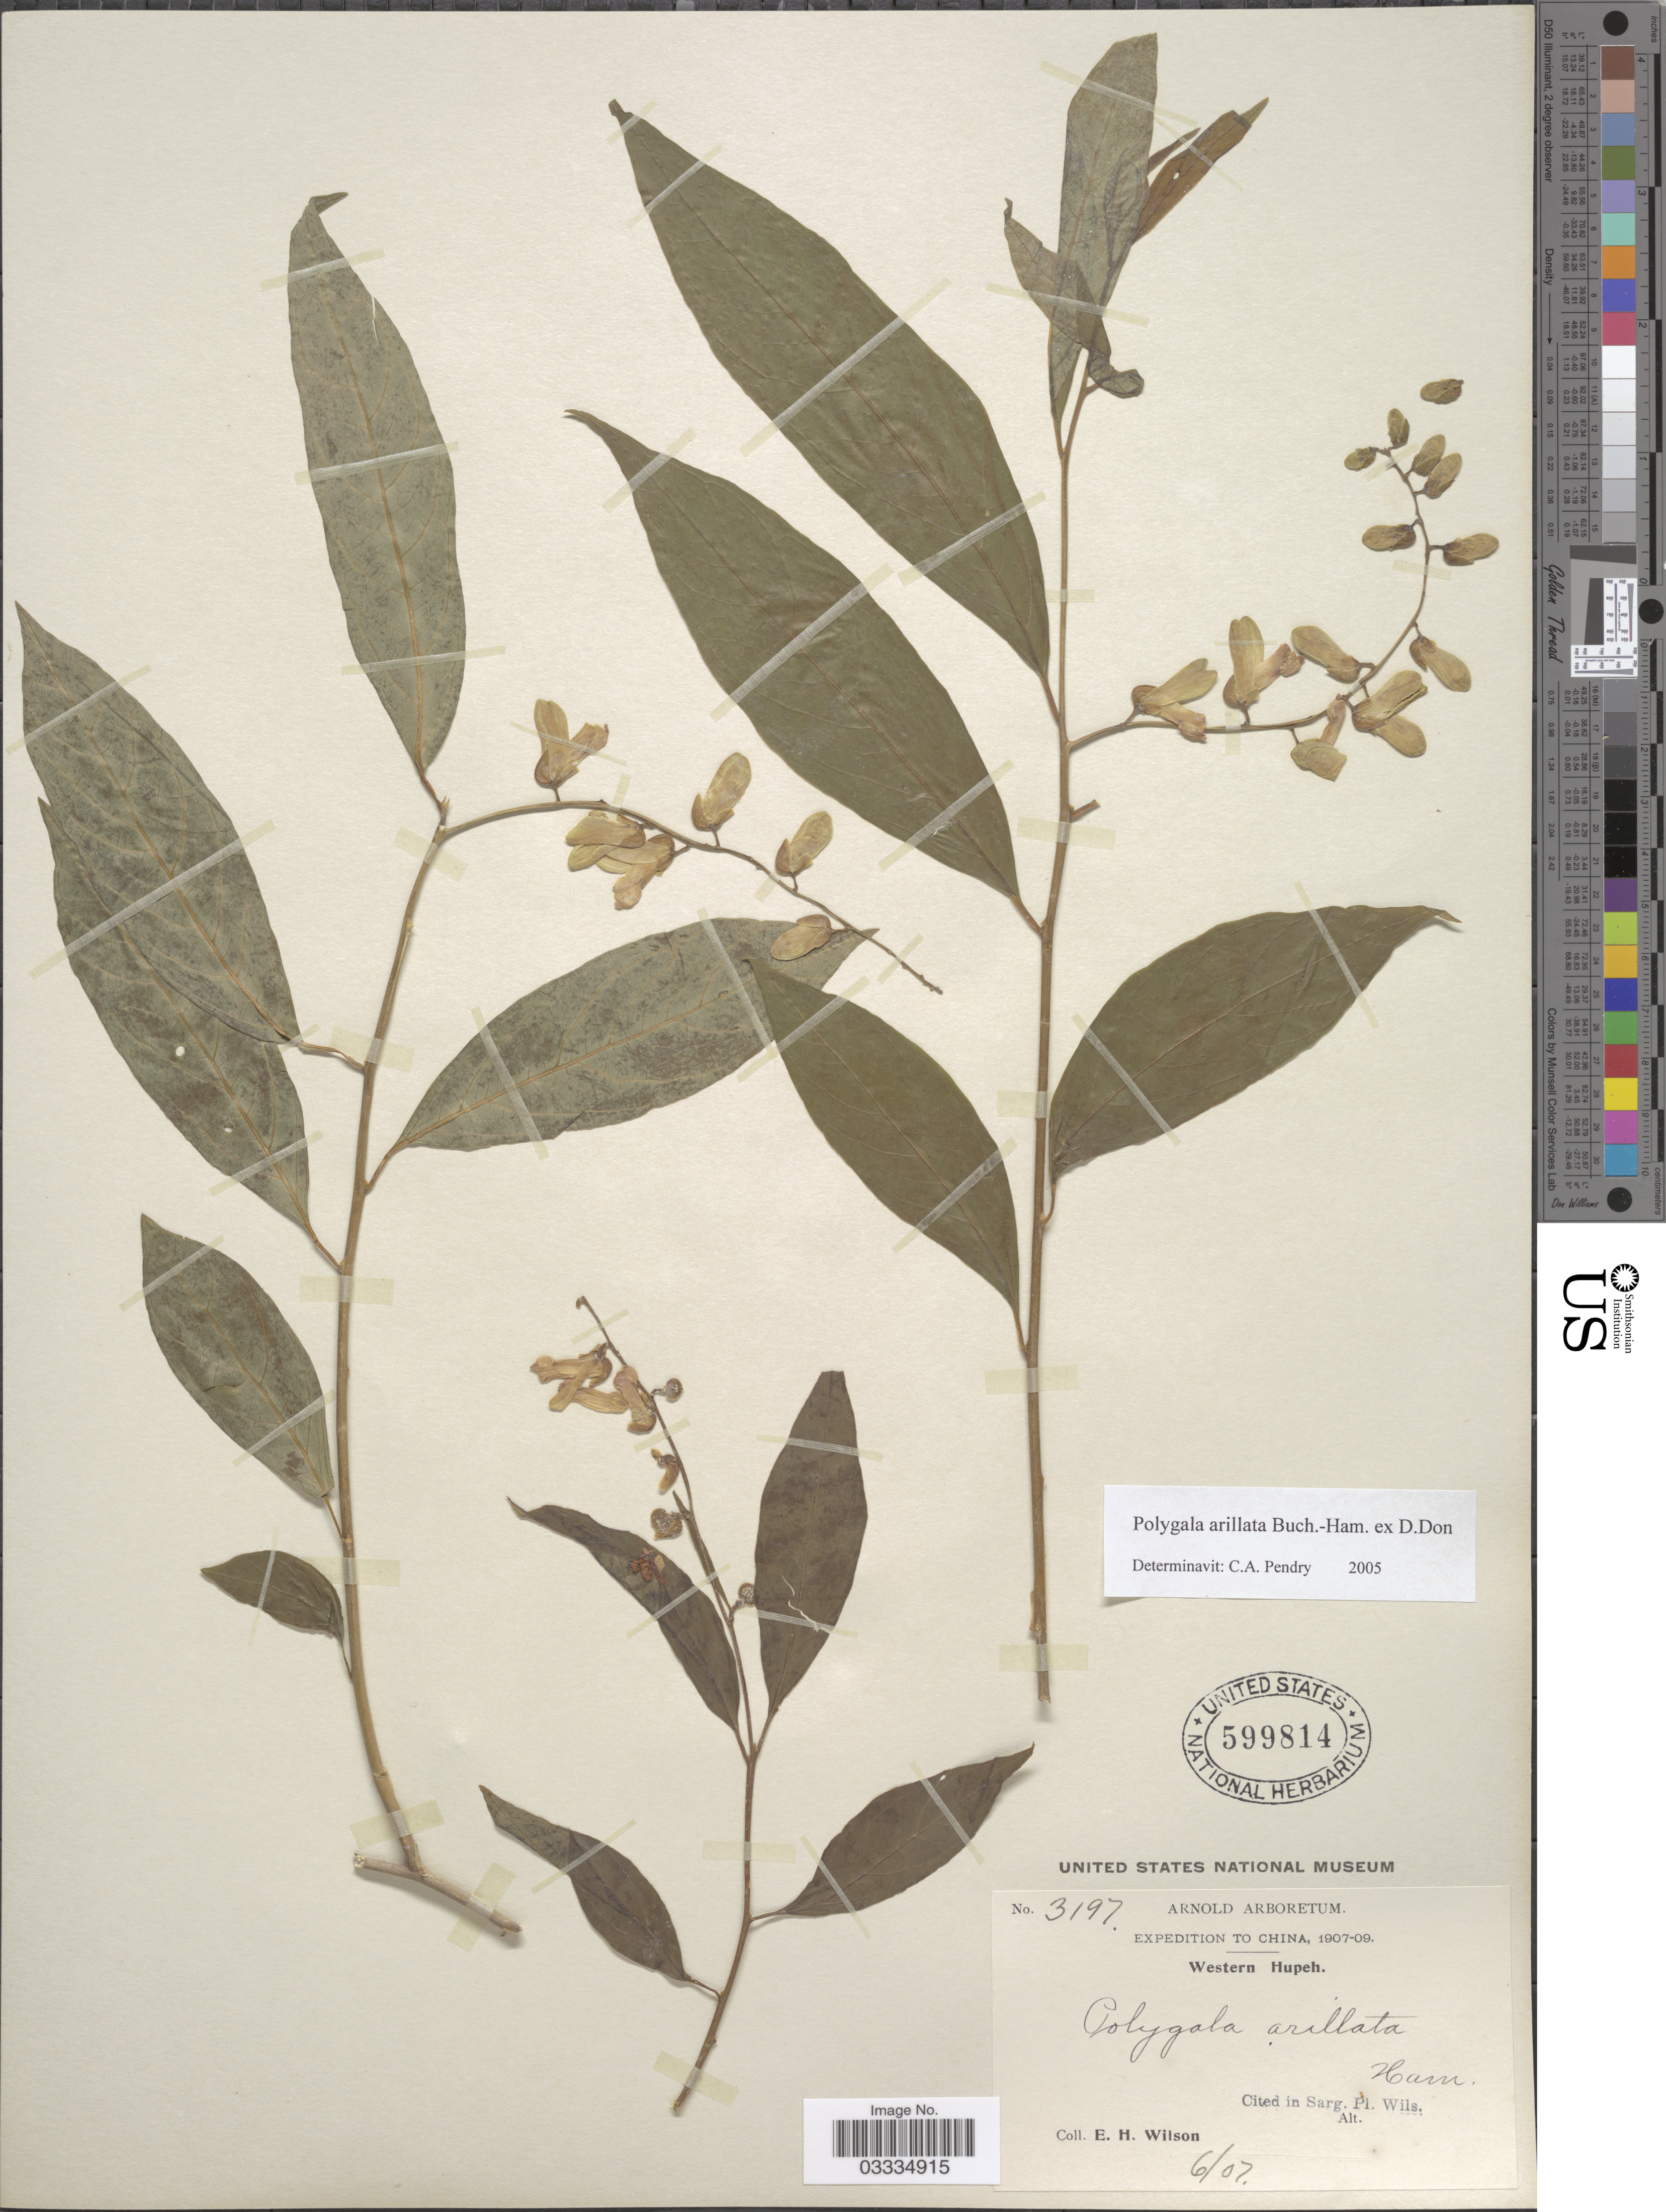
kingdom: Plantae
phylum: Tracheophyta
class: Magnoliopsida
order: Fabales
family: Polygalaceae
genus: Polygala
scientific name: Polygala arillata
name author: Buch.-Ham. ex D. Don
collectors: E. Wilson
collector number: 3197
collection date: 1907-06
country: China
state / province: Hubei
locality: Western Hupeh.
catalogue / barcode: US 599814